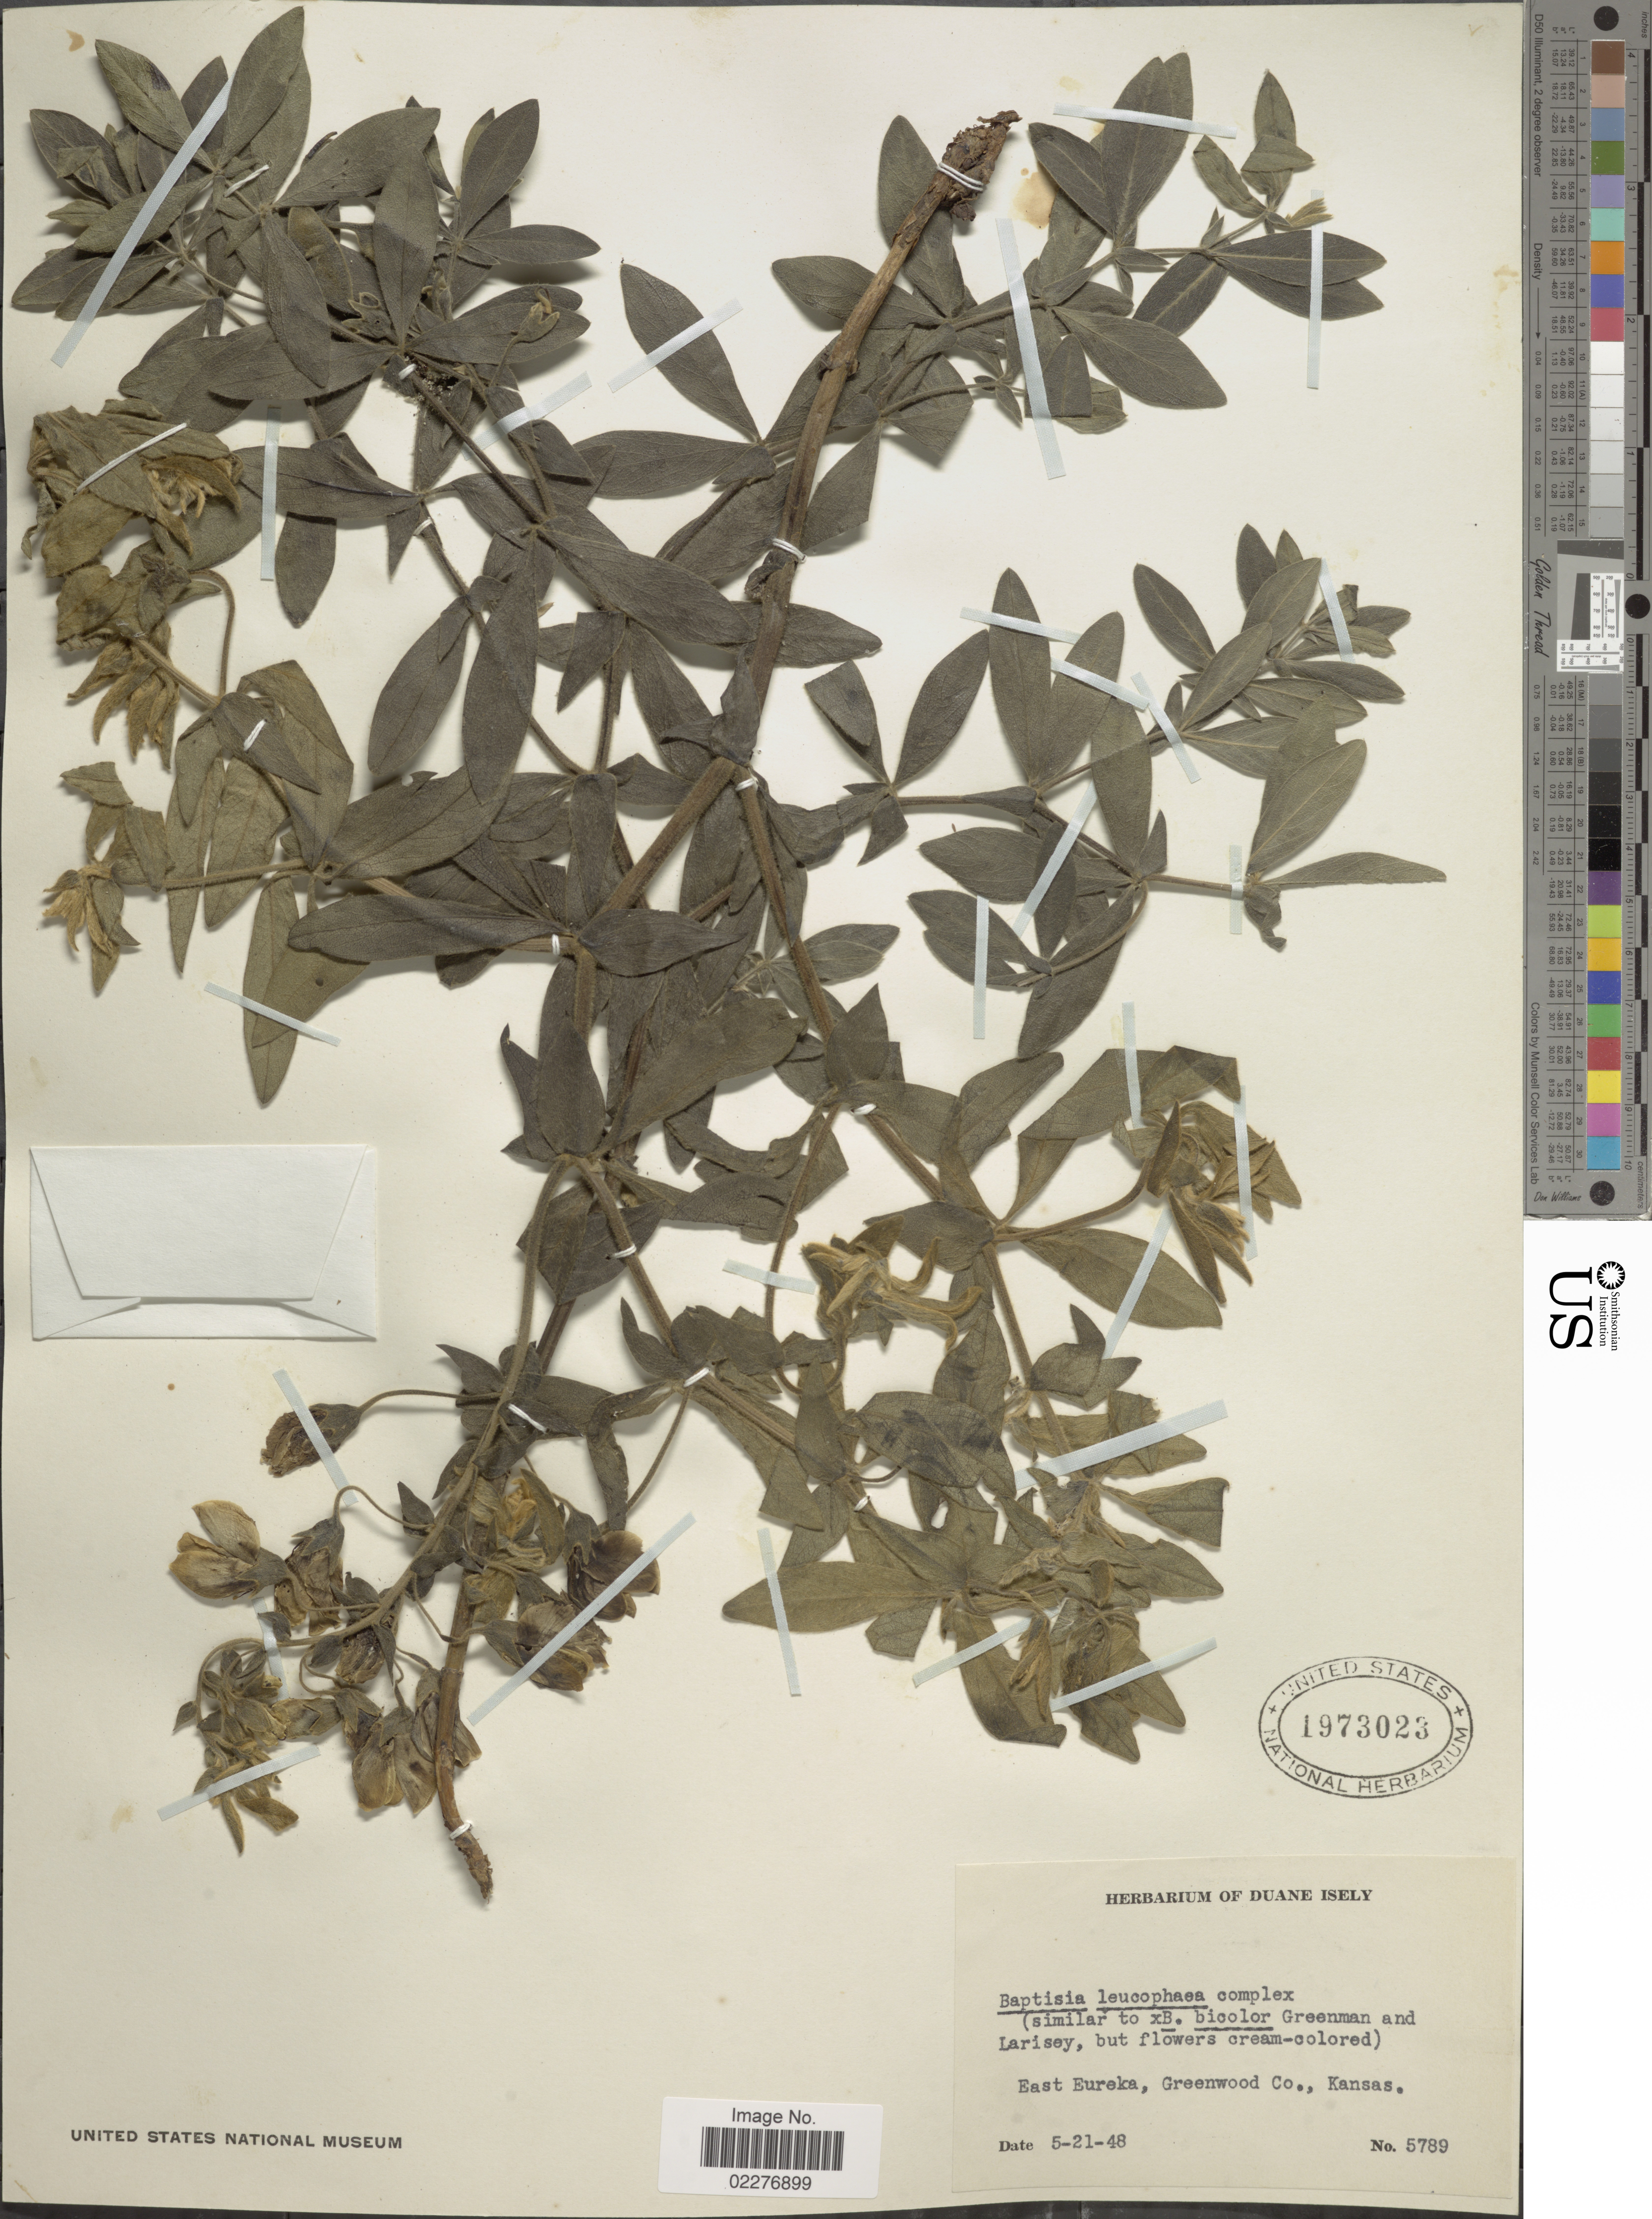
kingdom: Plantae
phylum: Tracheophyta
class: Magnoliopsida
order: Fabales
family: Fabaceae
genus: Baptisia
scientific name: Baptisia leucophaea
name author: Nutt.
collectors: ex. herb. Duane Isely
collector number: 5789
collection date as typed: Transcribed d/m/y: 21/5/48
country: United States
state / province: Kansas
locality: East Eureka, Greenwood Co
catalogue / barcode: US 1973023